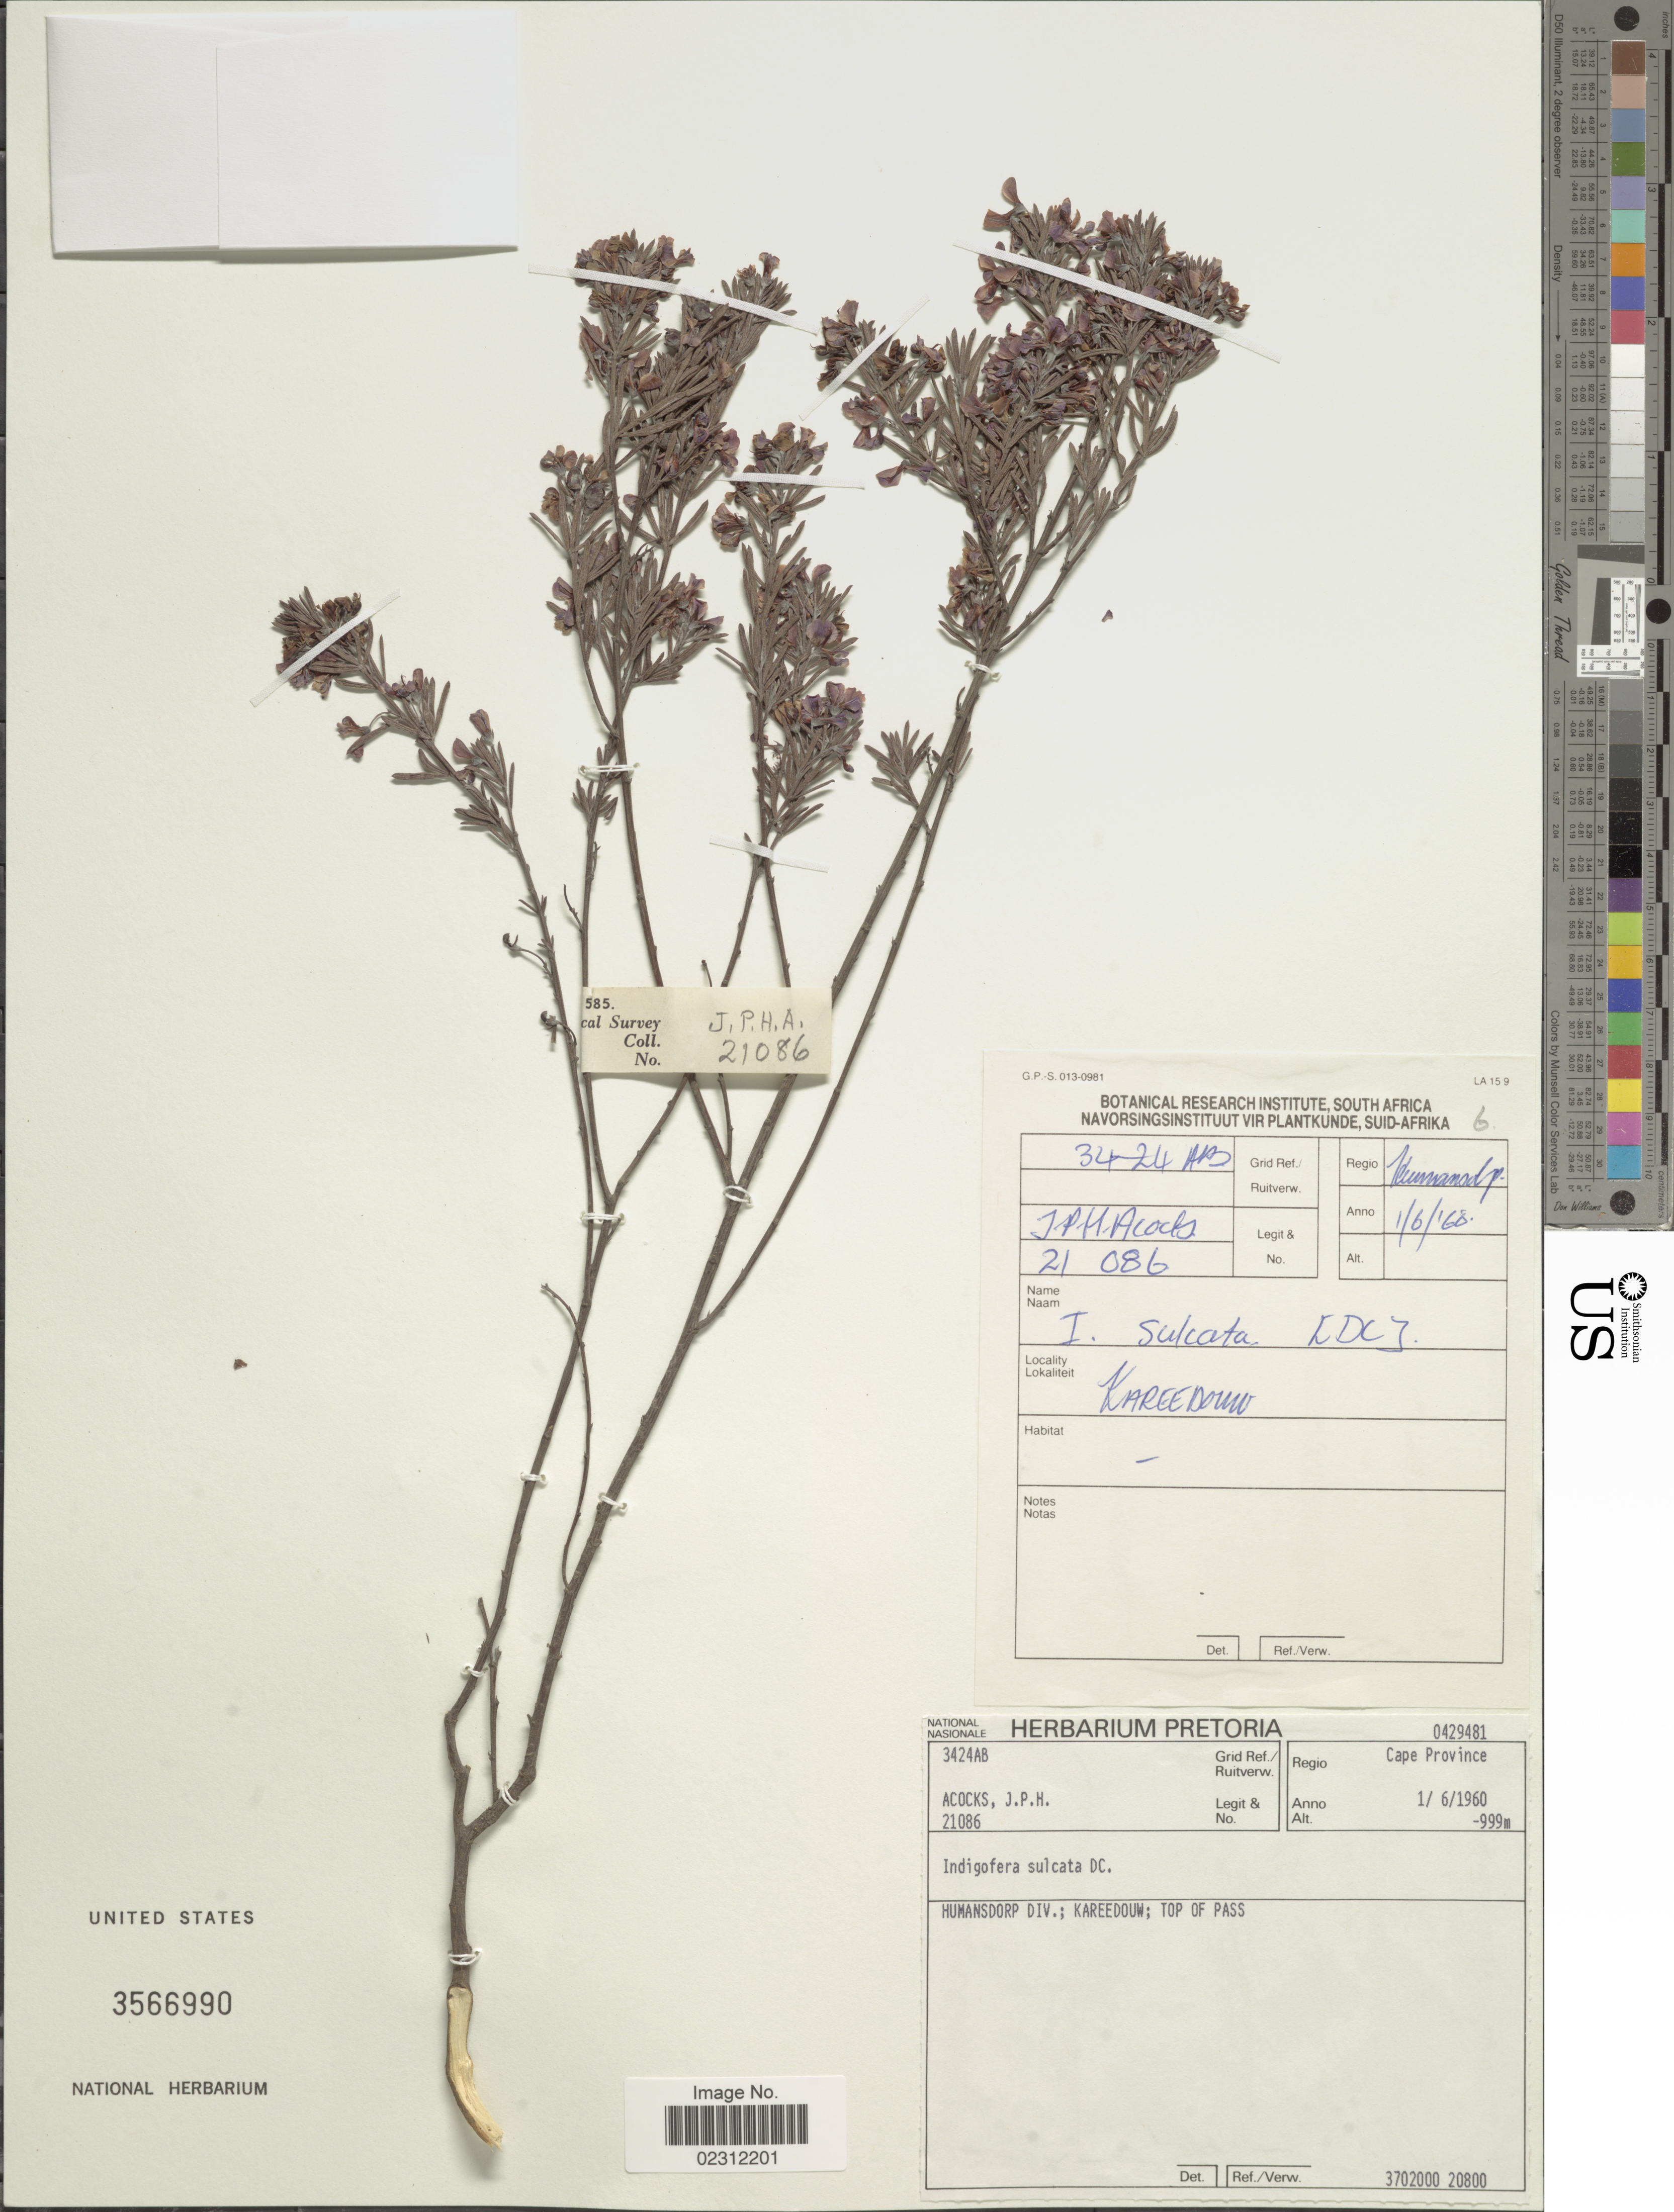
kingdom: Plantae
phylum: Tracheophyta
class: Magnoliopsida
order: Fabales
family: Fabaceae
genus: Indigofera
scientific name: Indigofera sulcata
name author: DC.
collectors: J. P. Acocks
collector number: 21086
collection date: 1960-06-01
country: South Africa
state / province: Eastern Cape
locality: Humansdorp Div.: Kareedouw, Top of Pass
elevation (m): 999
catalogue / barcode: US 3566990